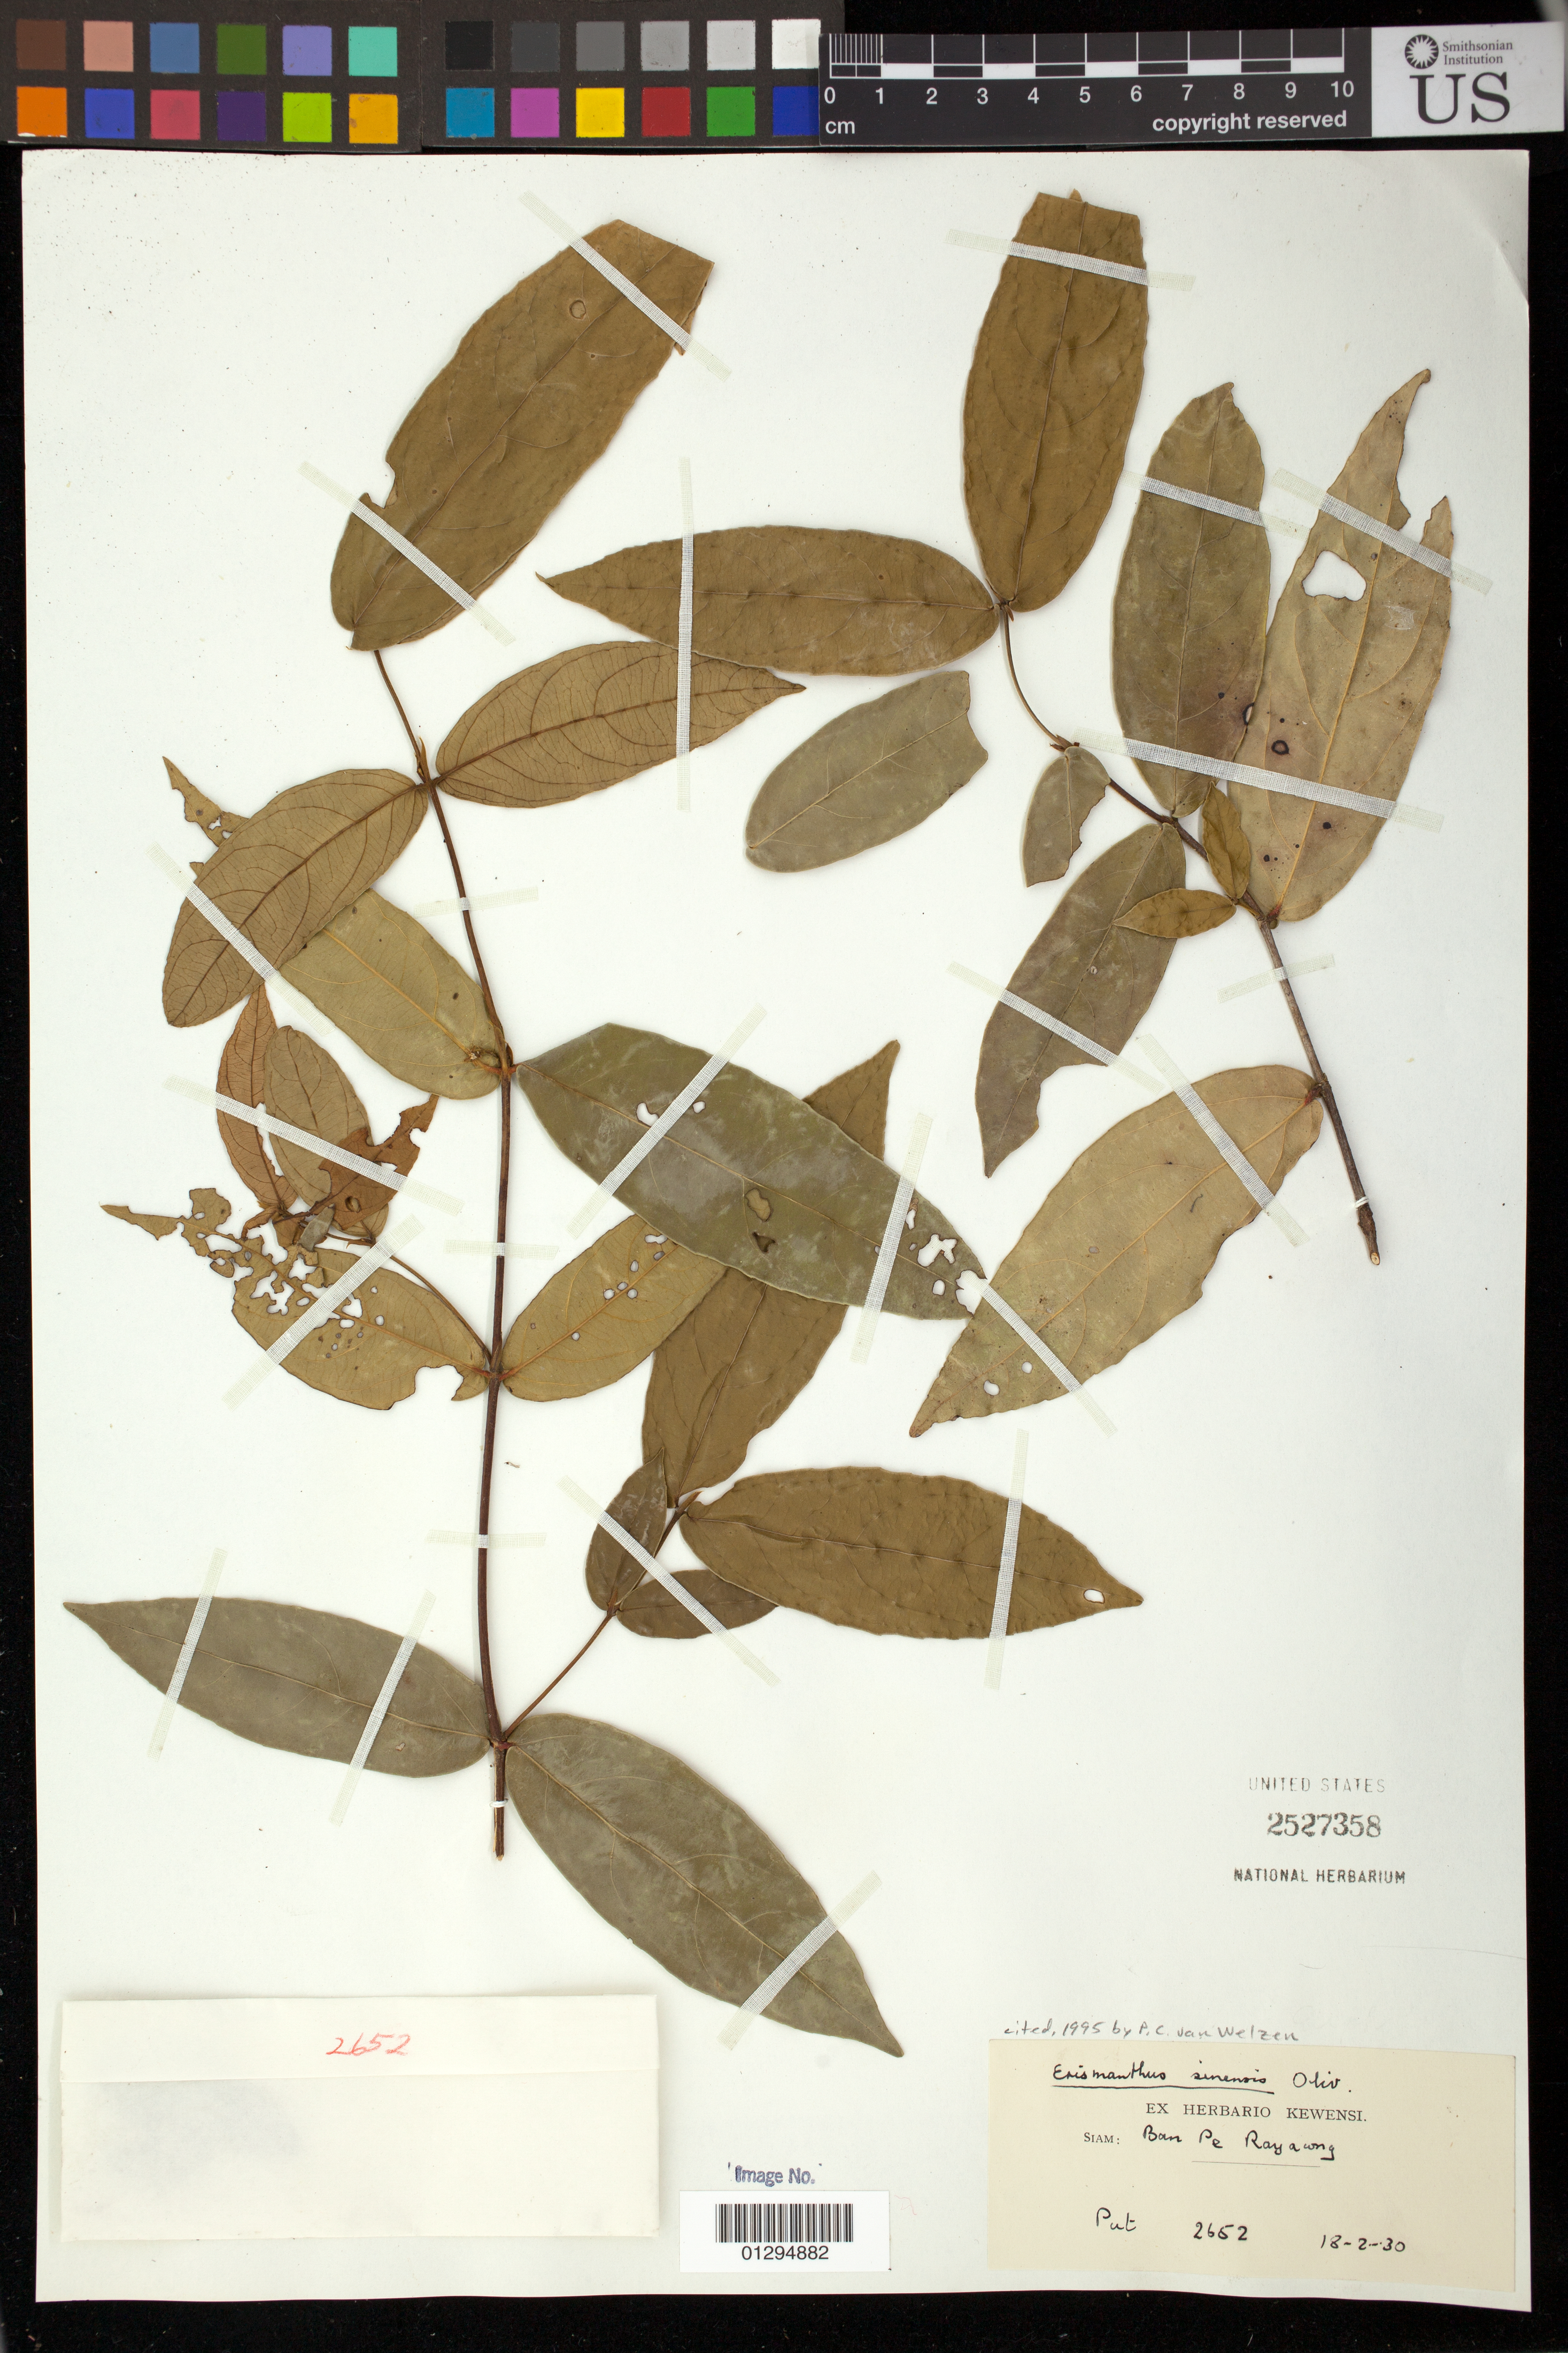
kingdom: Plantae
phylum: Tracheophyta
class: Magnoliopsida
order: Malpighiales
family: Euphorbiaceae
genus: Erismanthus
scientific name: Erismanthus sinensis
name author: Oliv.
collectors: -. Put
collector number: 2652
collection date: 1930-02-18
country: Thailand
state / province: Rayong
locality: Ban Pe Rayawng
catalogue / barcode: US 2527358